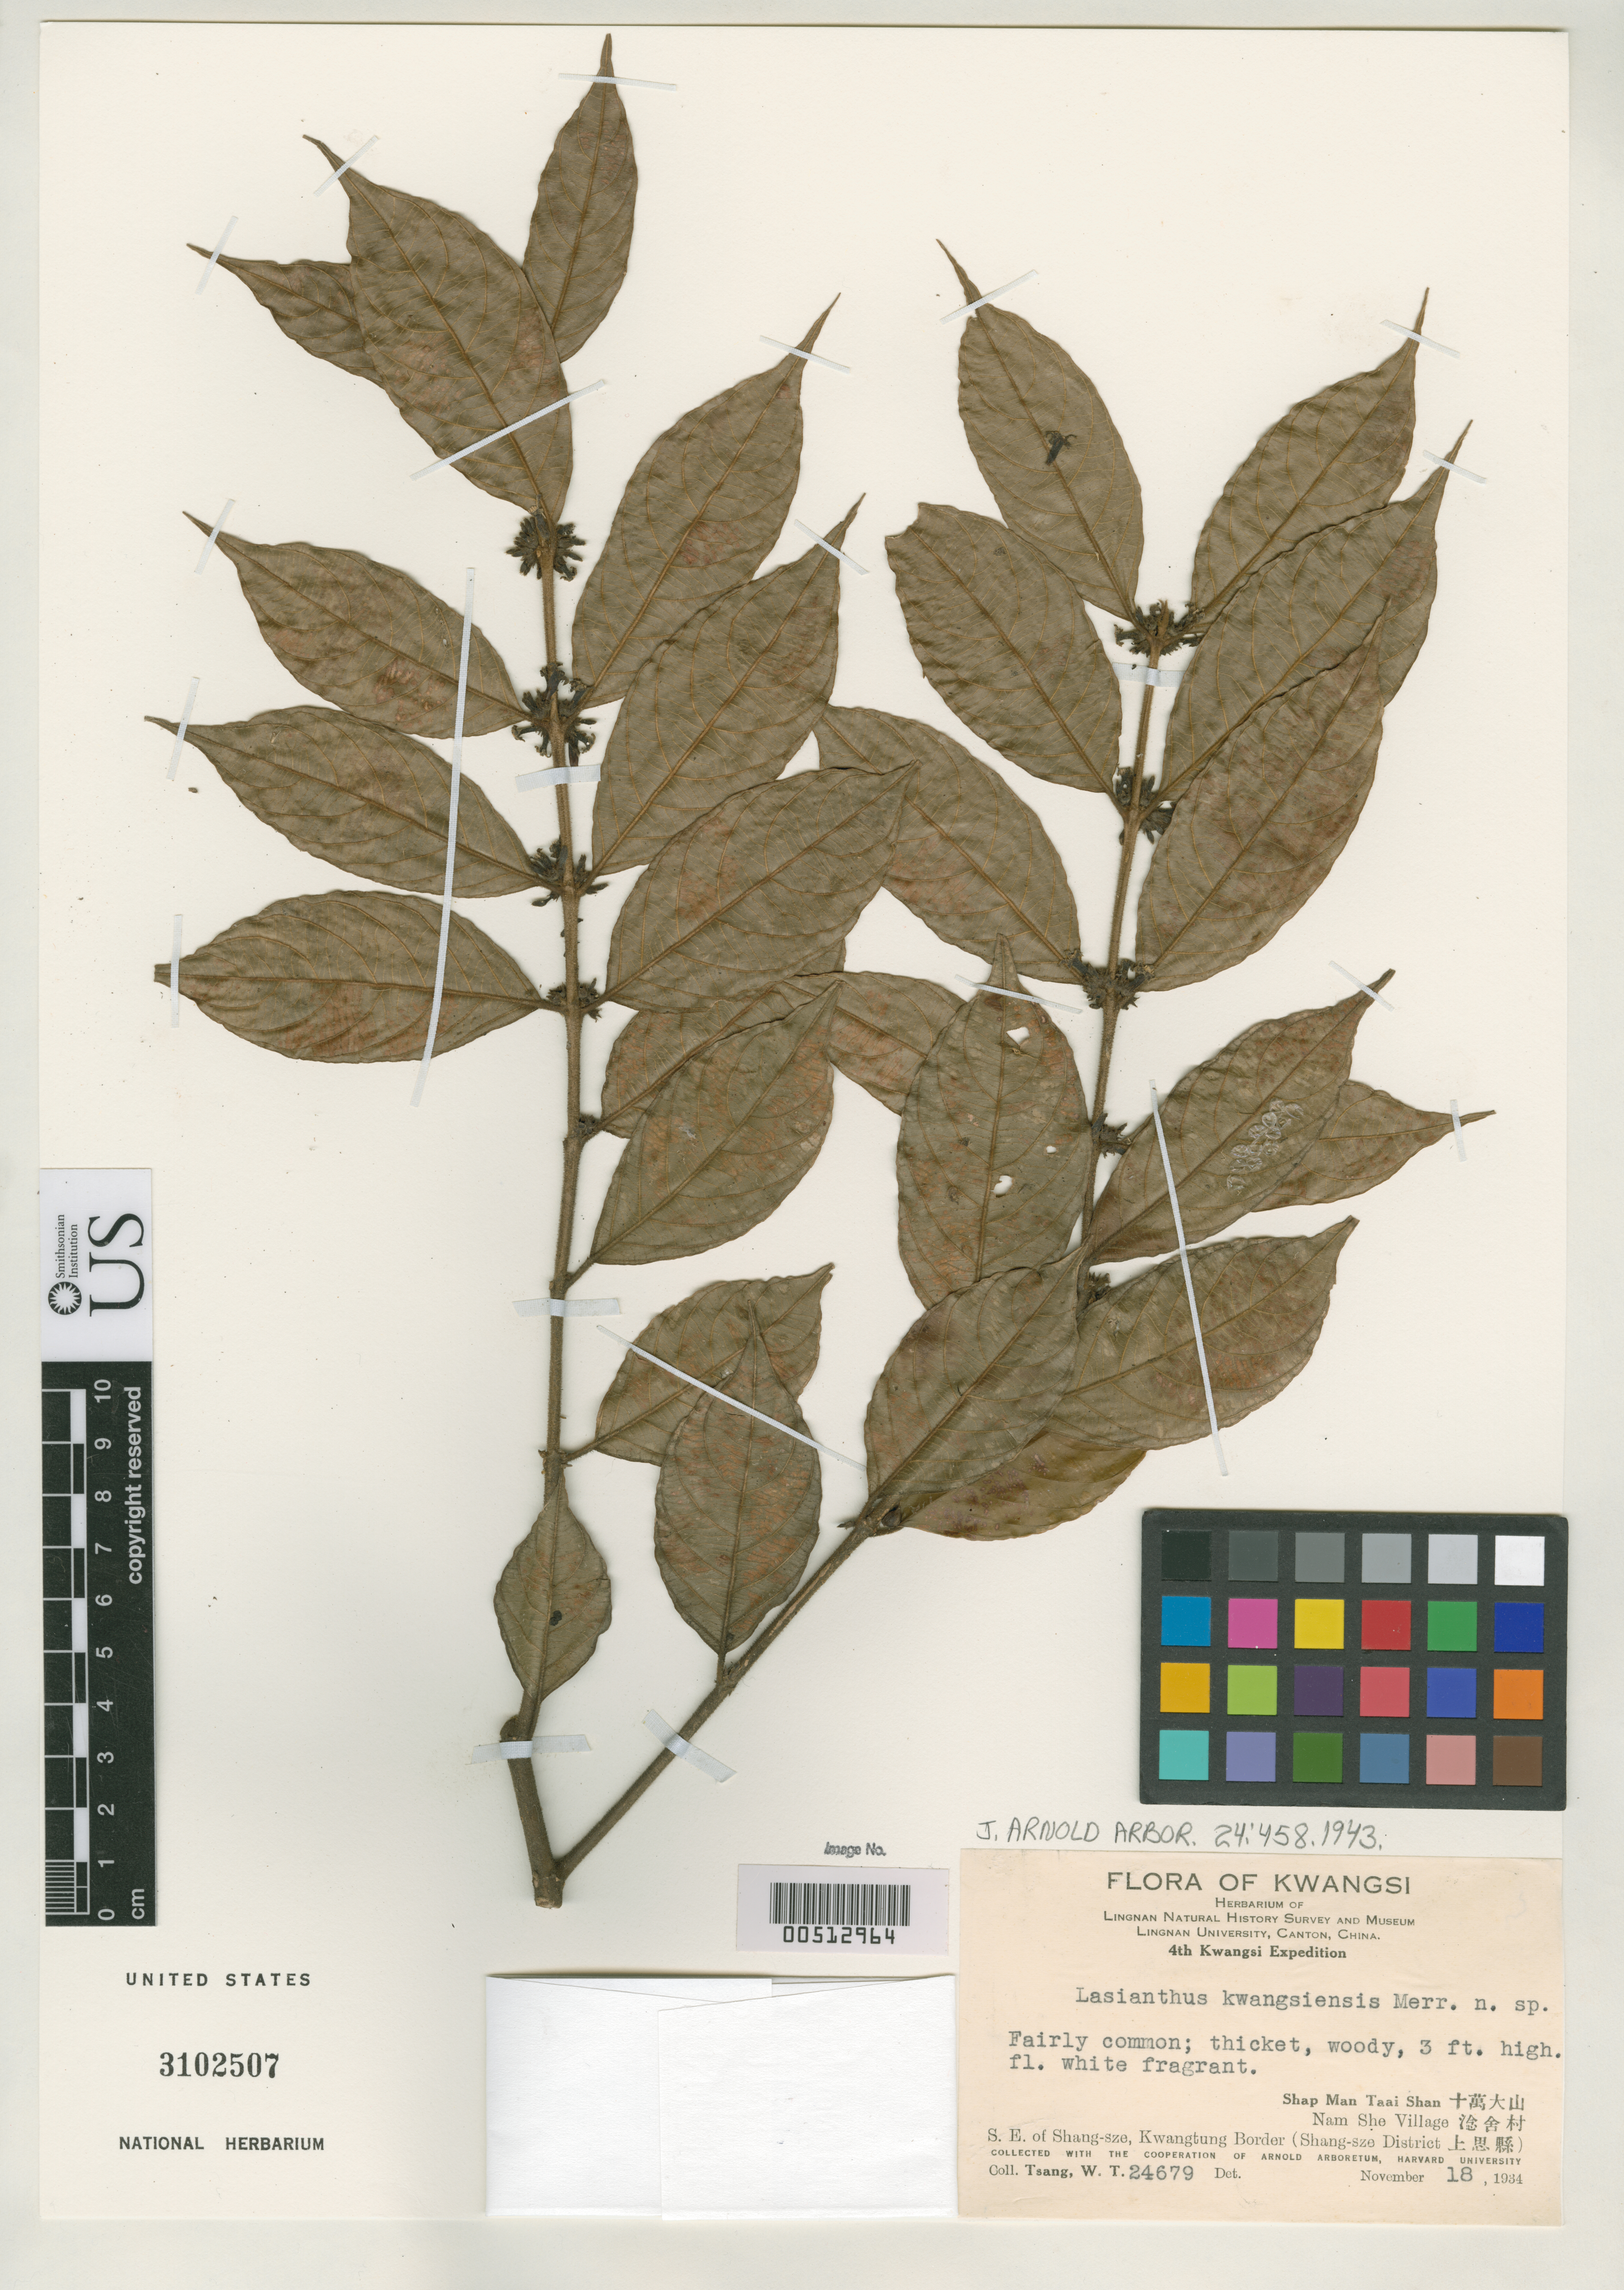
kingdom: Plantae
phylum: Tracheophyta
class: Magnoliopsida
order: Gentianales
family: Rubiaceae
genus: Lasianthus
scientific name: Lasianthus kwangsiensis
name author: Merr. ex H.L. Li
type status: Isotype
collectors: W. T. Tsang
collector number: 24679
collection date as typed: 18 Nov 1934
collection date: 1934-11-18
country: China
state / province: Guangxi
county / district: Shang-sze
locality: Shap Man Taai Shan, Nam she village, SE of Shang-sze, Kwangtung border.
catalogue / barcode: US 3102507